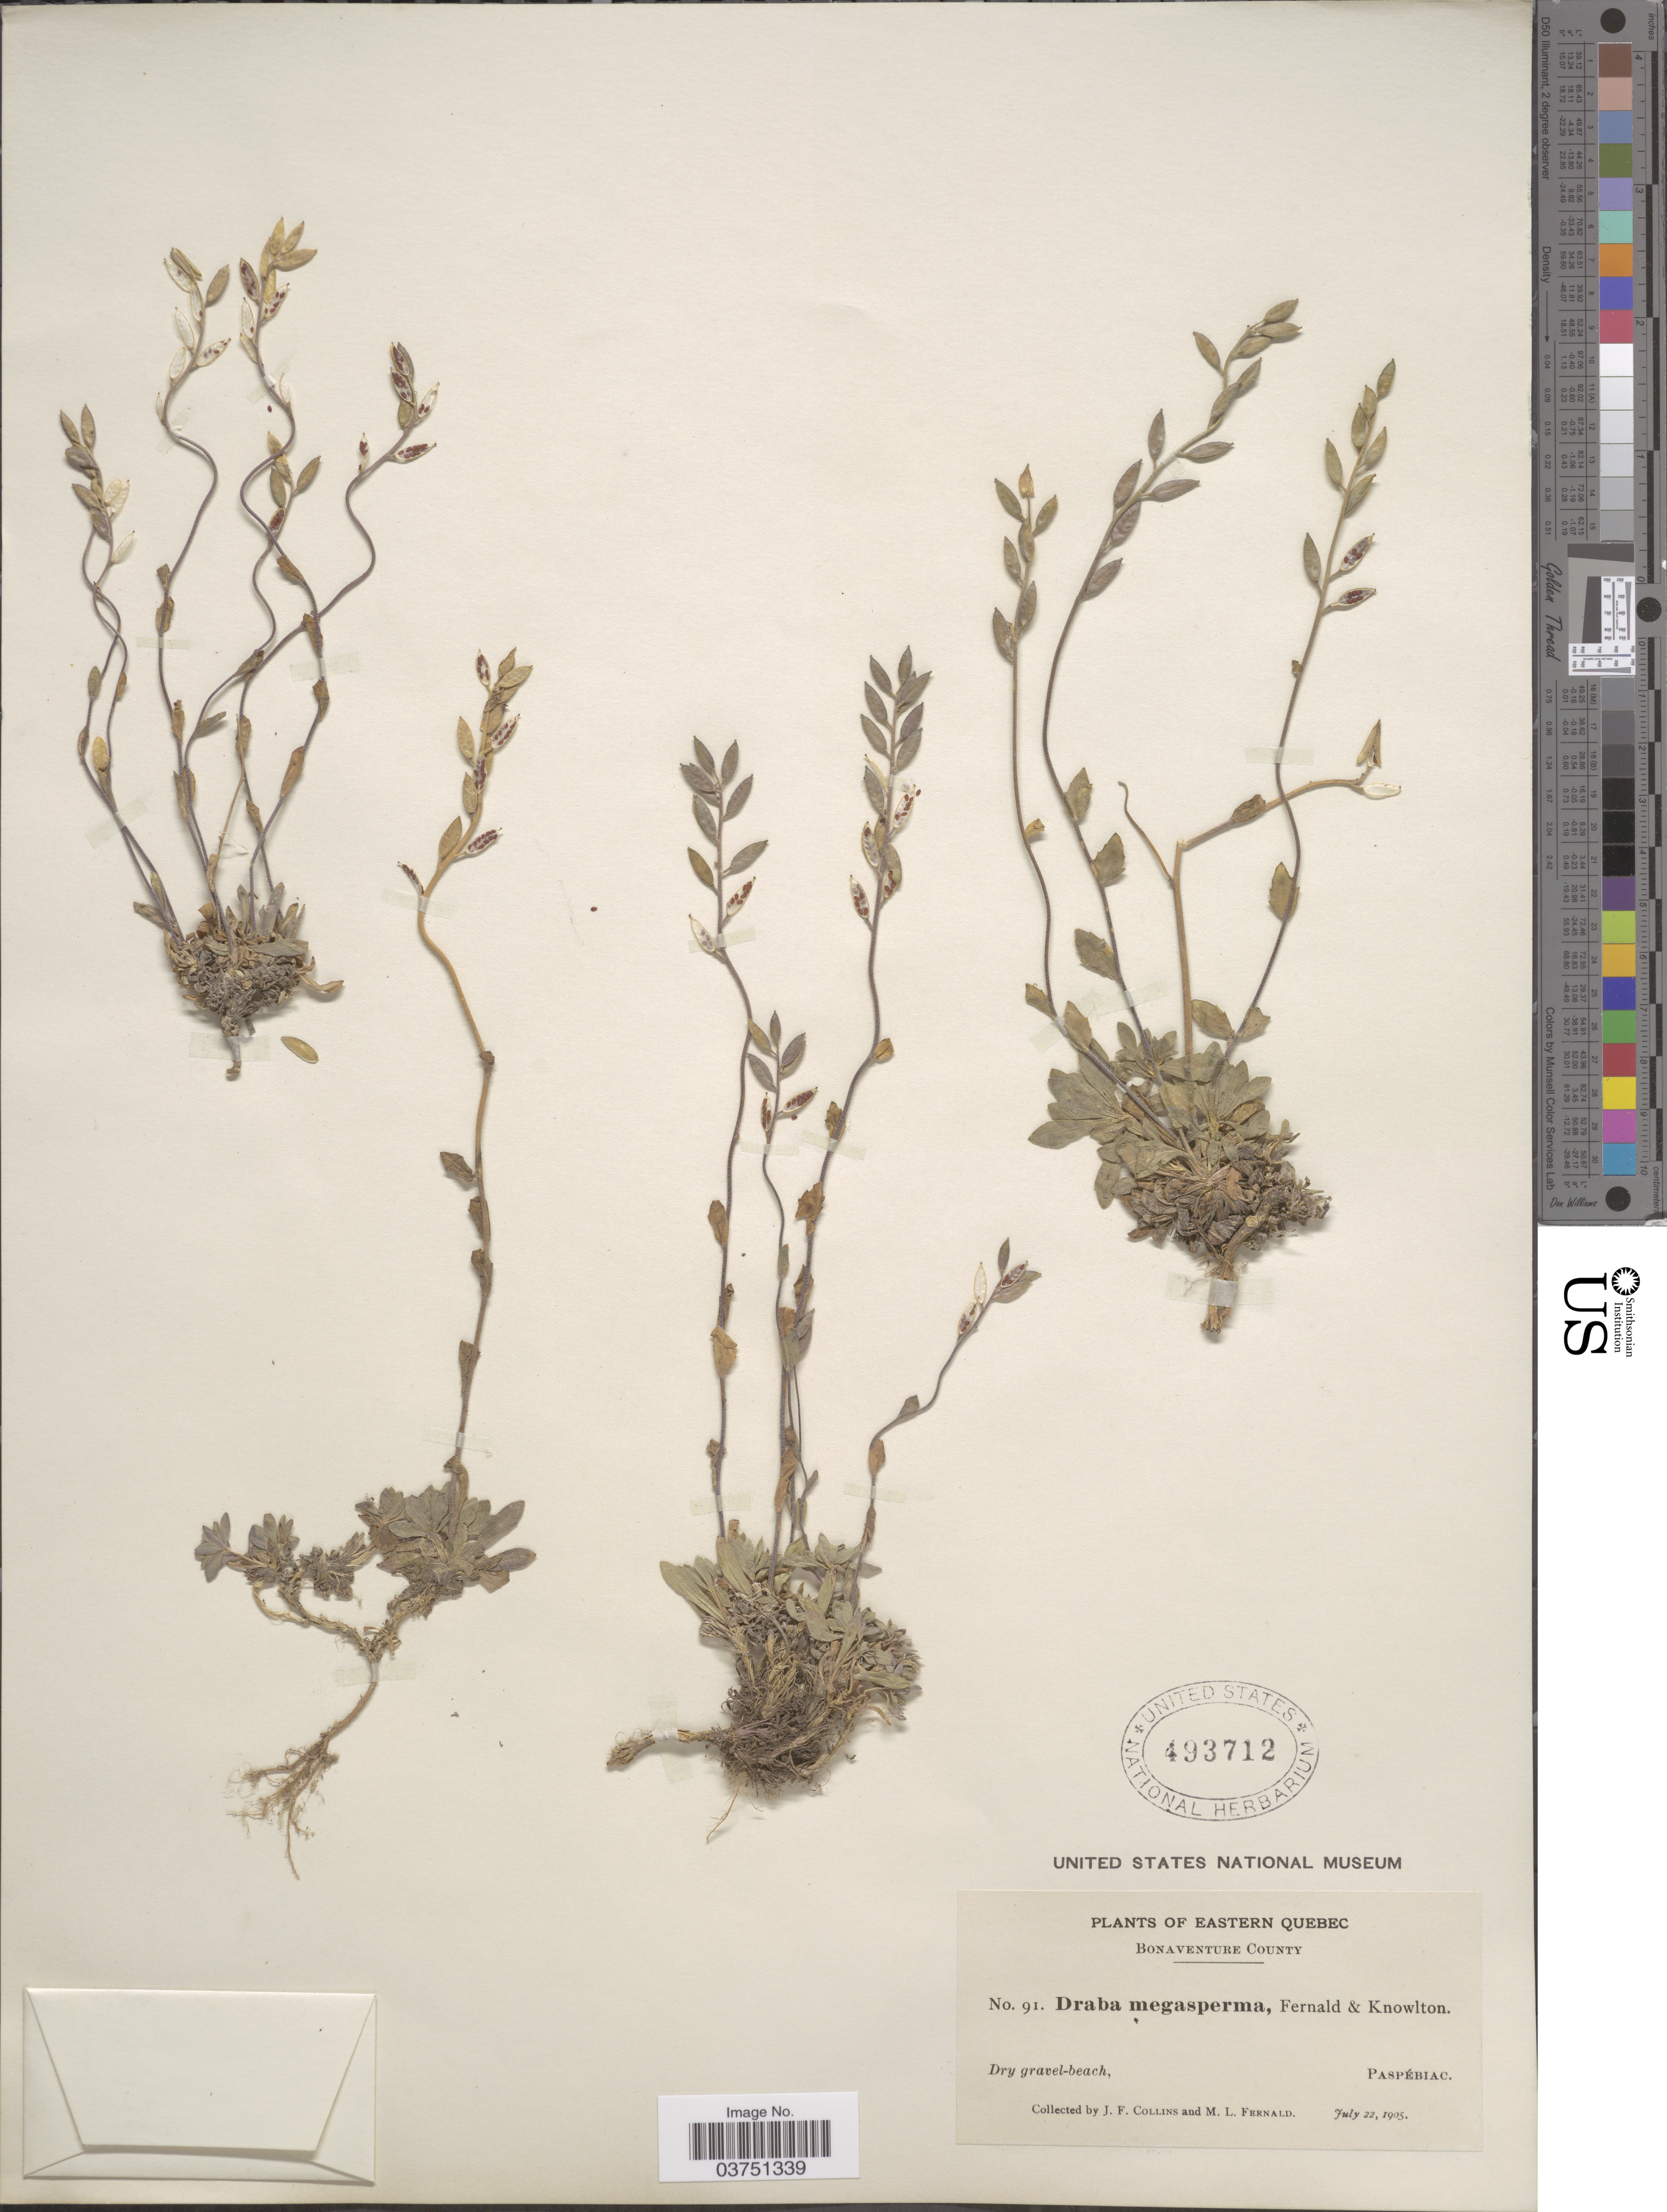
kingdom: Plantae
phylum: Tracheophyta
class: Magnoliopsida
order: Brassicales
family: Brassicaceae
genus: Draba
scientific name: Draba glabella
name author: Pursh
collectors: J. Collins & M. L. Fernald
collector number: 91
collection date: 1905-07-22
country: Canada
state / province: Quebec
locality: Eastern Quebec; Bonaventure County; Paspèbiac.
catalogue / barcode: US 493712